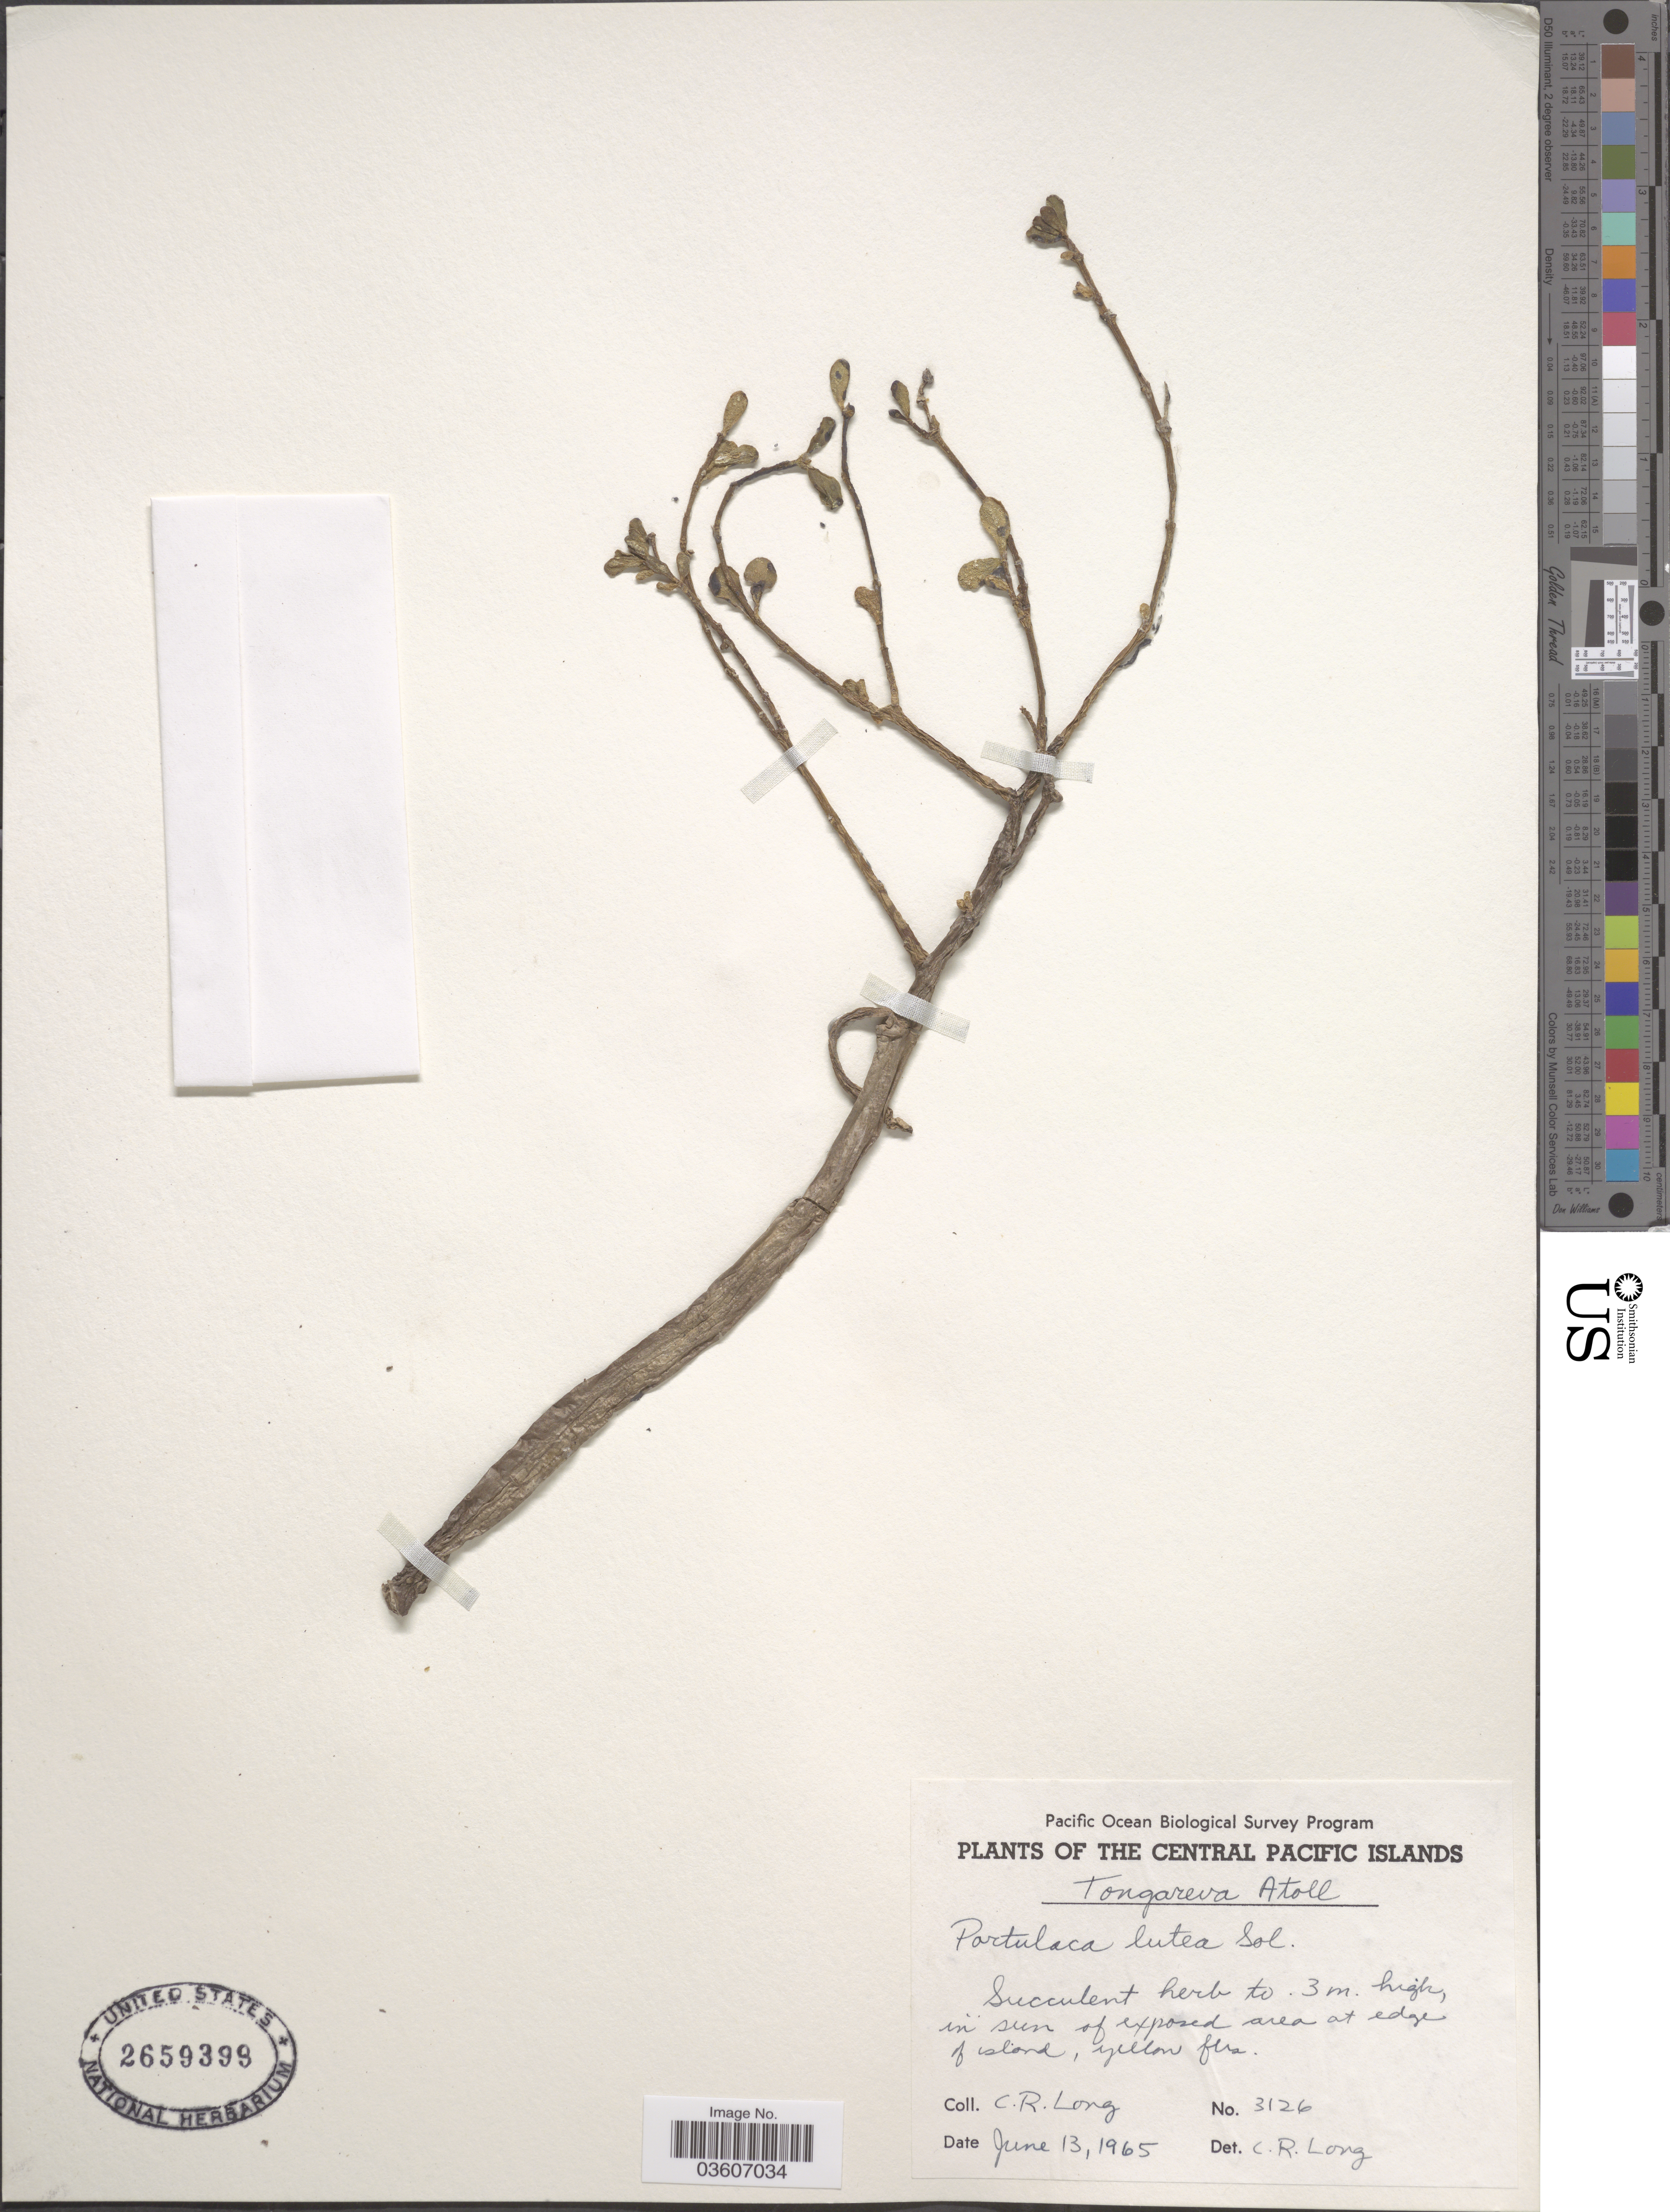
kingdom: Plantae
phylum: Tracheophyta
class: Magnoliopsida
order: Caryophyllales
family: Portulacaceae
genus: Portulaca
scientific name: Portulaca lutea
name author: Sol. ex G. Forst.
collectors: C. R. Long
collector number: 3126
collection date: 1965-06-13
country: Kiribati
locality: The Central Pacific Islands. Tongareva Atoll. In sun of exposed area at edge of island.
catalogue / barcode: US 2659399